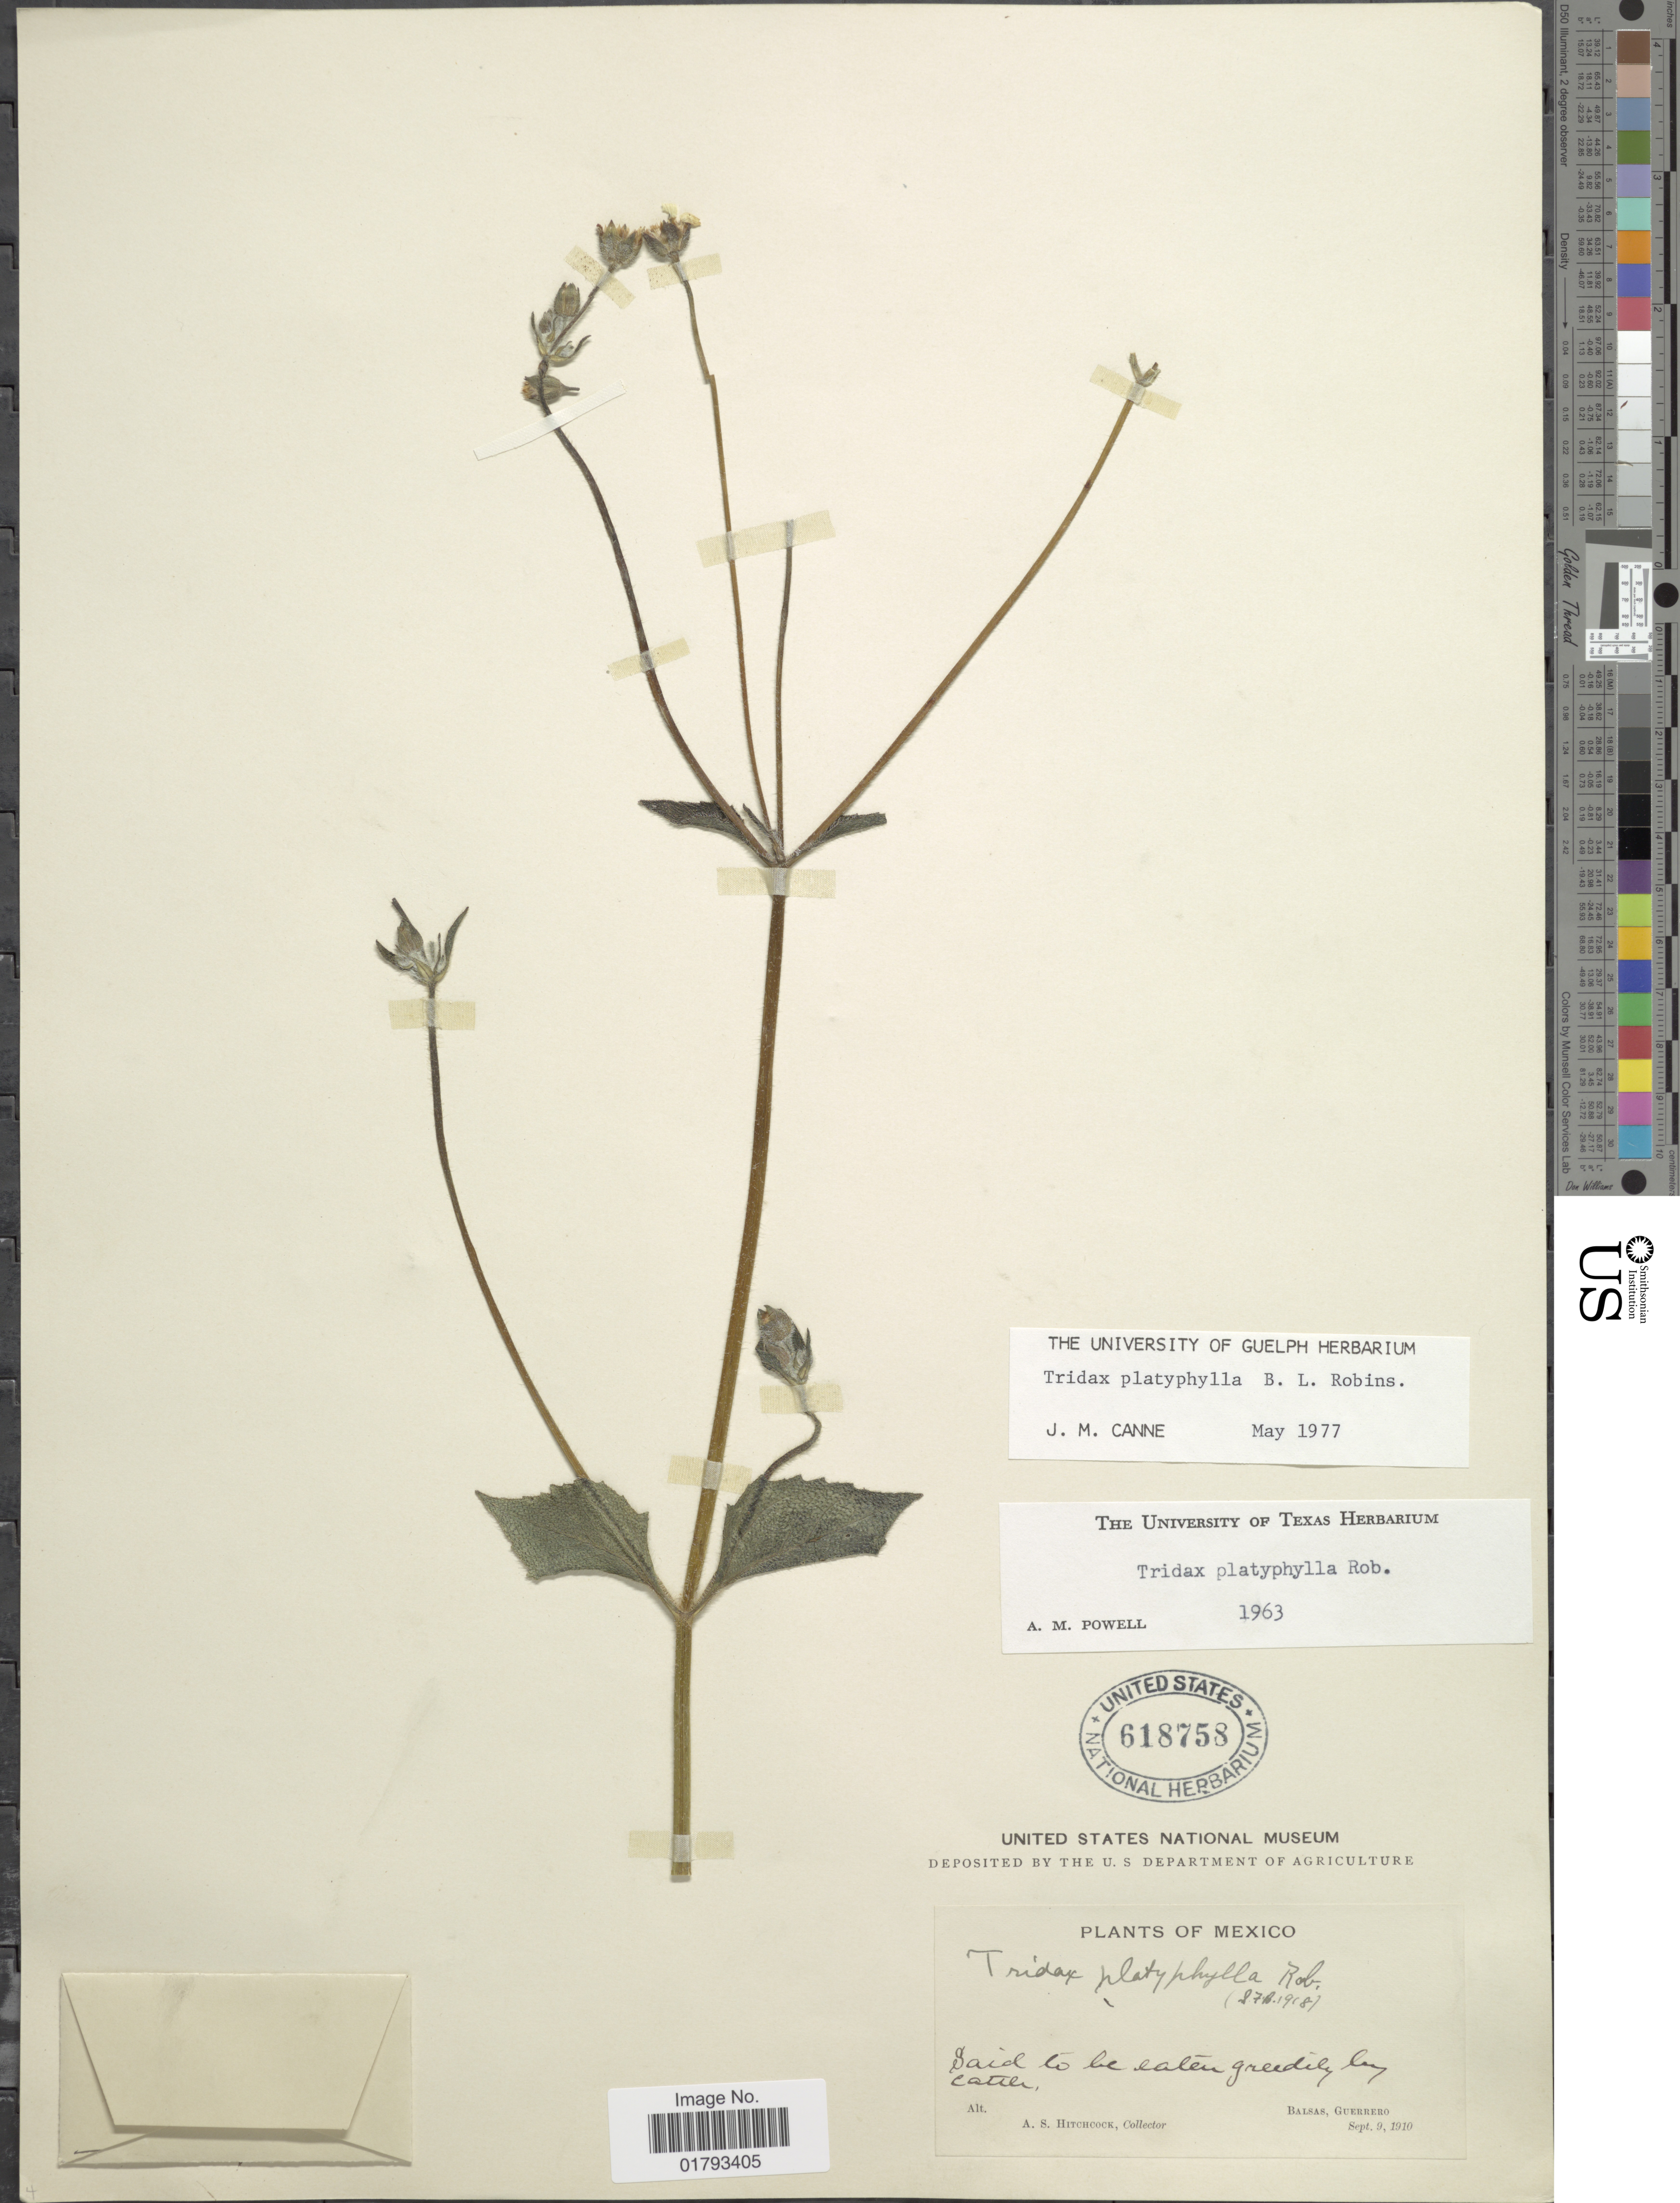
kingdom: Plantae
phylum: Tracheophyta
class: Magnoliopsida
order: Asterales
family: Asteraceae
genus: Tridax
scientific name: Tridax platyphylla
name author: B.L. Rob.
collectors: A. S. Hitchcock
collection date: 1910-09-09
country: Mexico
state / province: Guerrero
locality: Balsas, Guerrero.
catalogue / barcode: US 618758